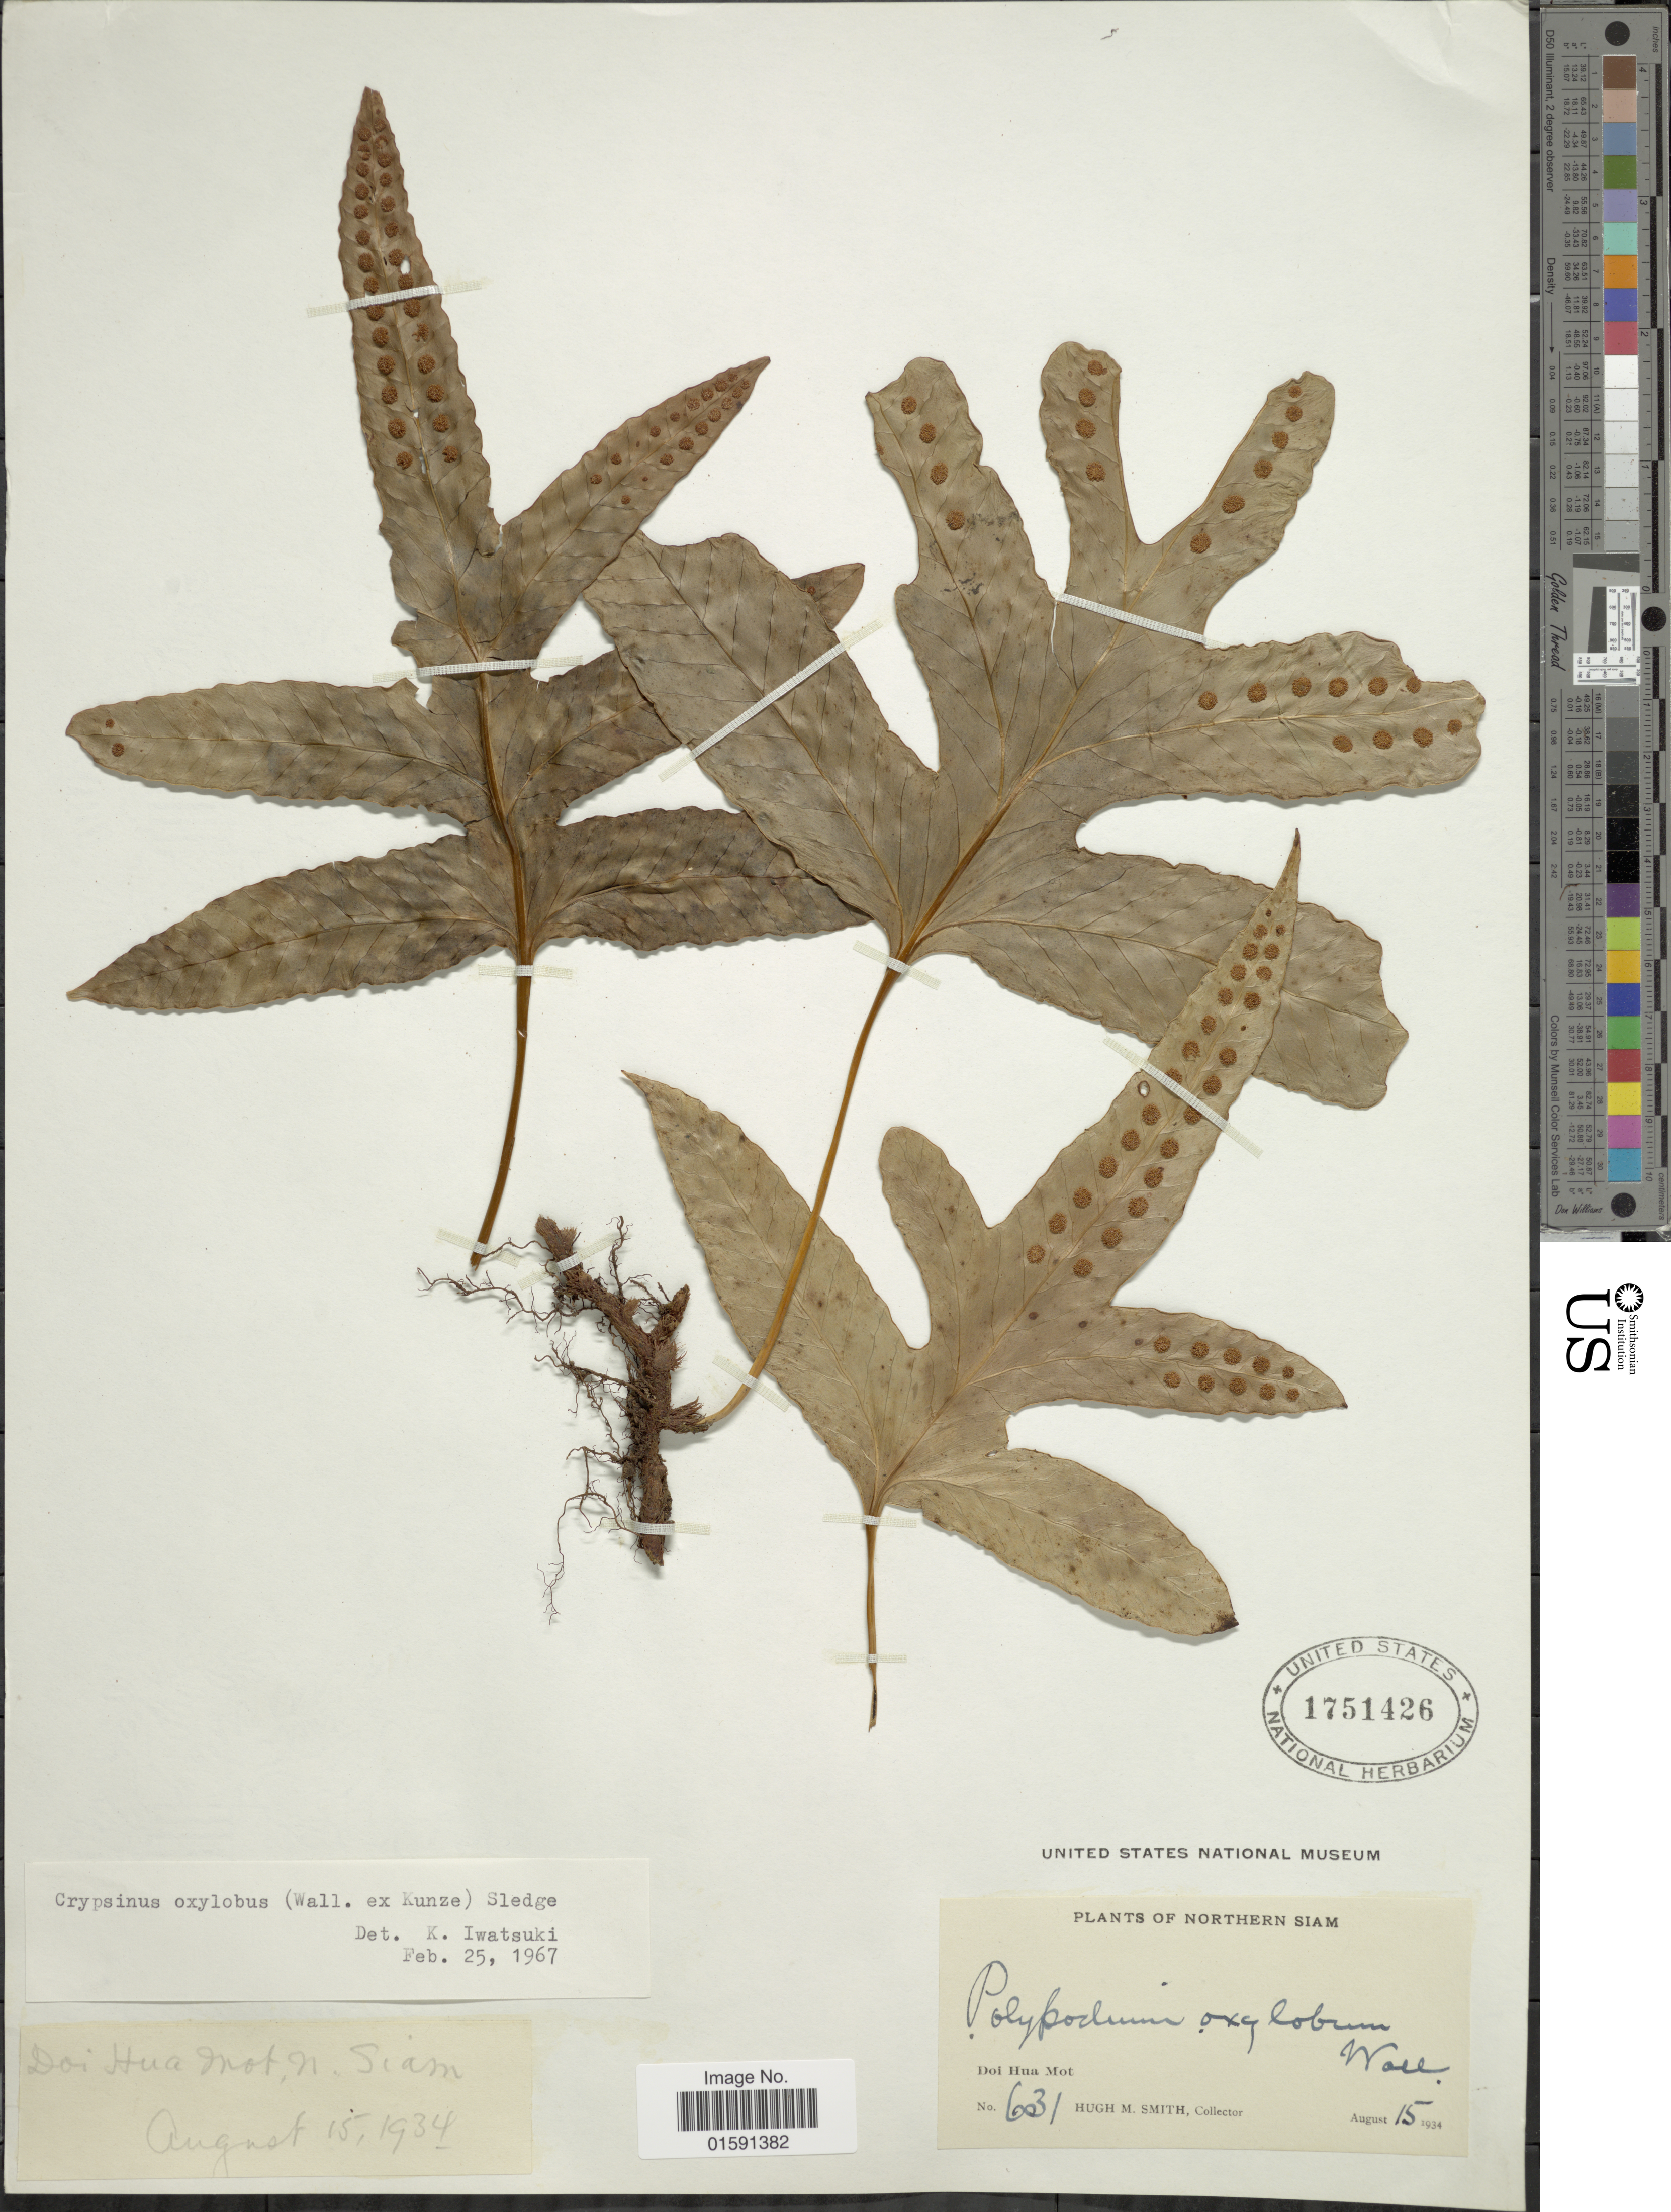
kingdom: Plantae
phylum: Tracheophyta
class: Polypodiopsida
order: Polypodiales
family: Polypodiaceae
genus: Selliguea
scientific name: Selliguea oxyloba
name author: (Wall. ex Kunze) Fraser-Jenk.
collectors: H. M. Smith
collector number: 631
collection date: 1934-08-15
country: Thailand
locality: Northern Siam, Doi Hua Mot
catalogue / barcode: US 1751426